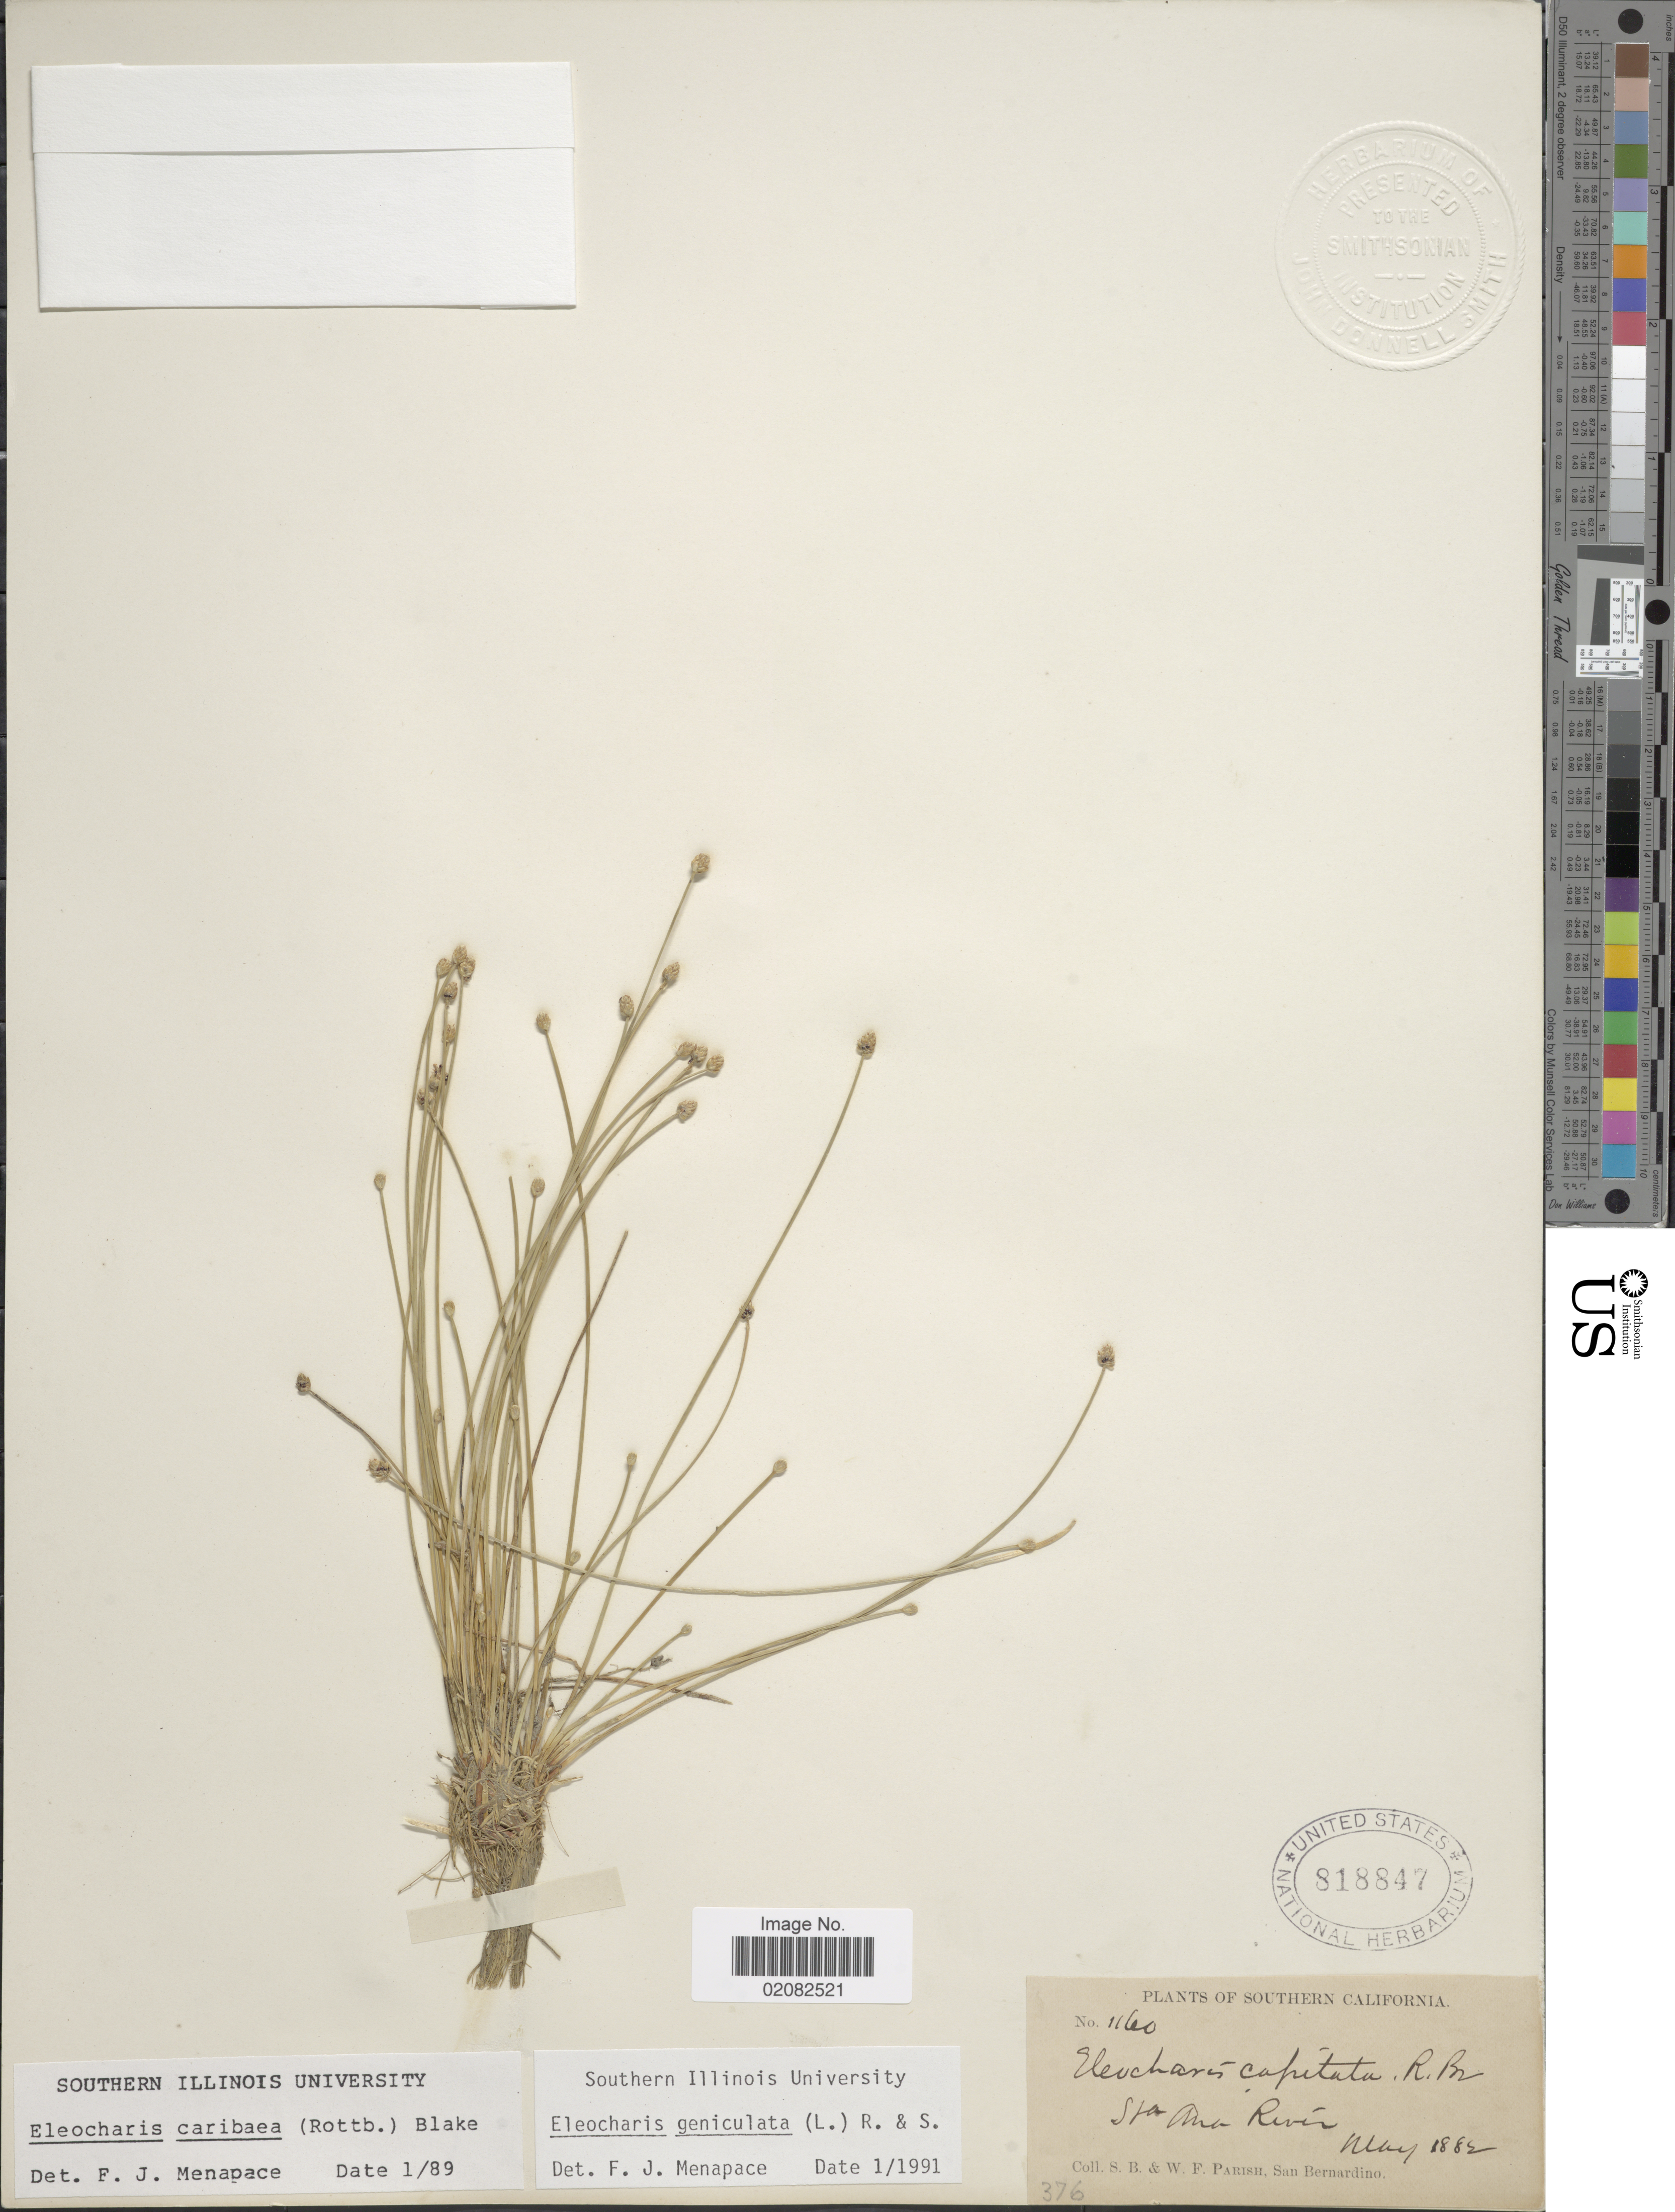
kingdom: Plantae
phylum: Tracheophyta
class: Liliopsida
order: Poales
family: Cyperaceae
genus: Eleocharis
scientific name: Eleocharis geniculata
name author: (L.) Roem. & Schult.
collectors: S. B. Parish & W. F. Parish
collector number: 1160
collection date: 1882-05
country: United States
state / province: California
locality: Southern California, Sta Ana River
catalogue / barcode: US 818847